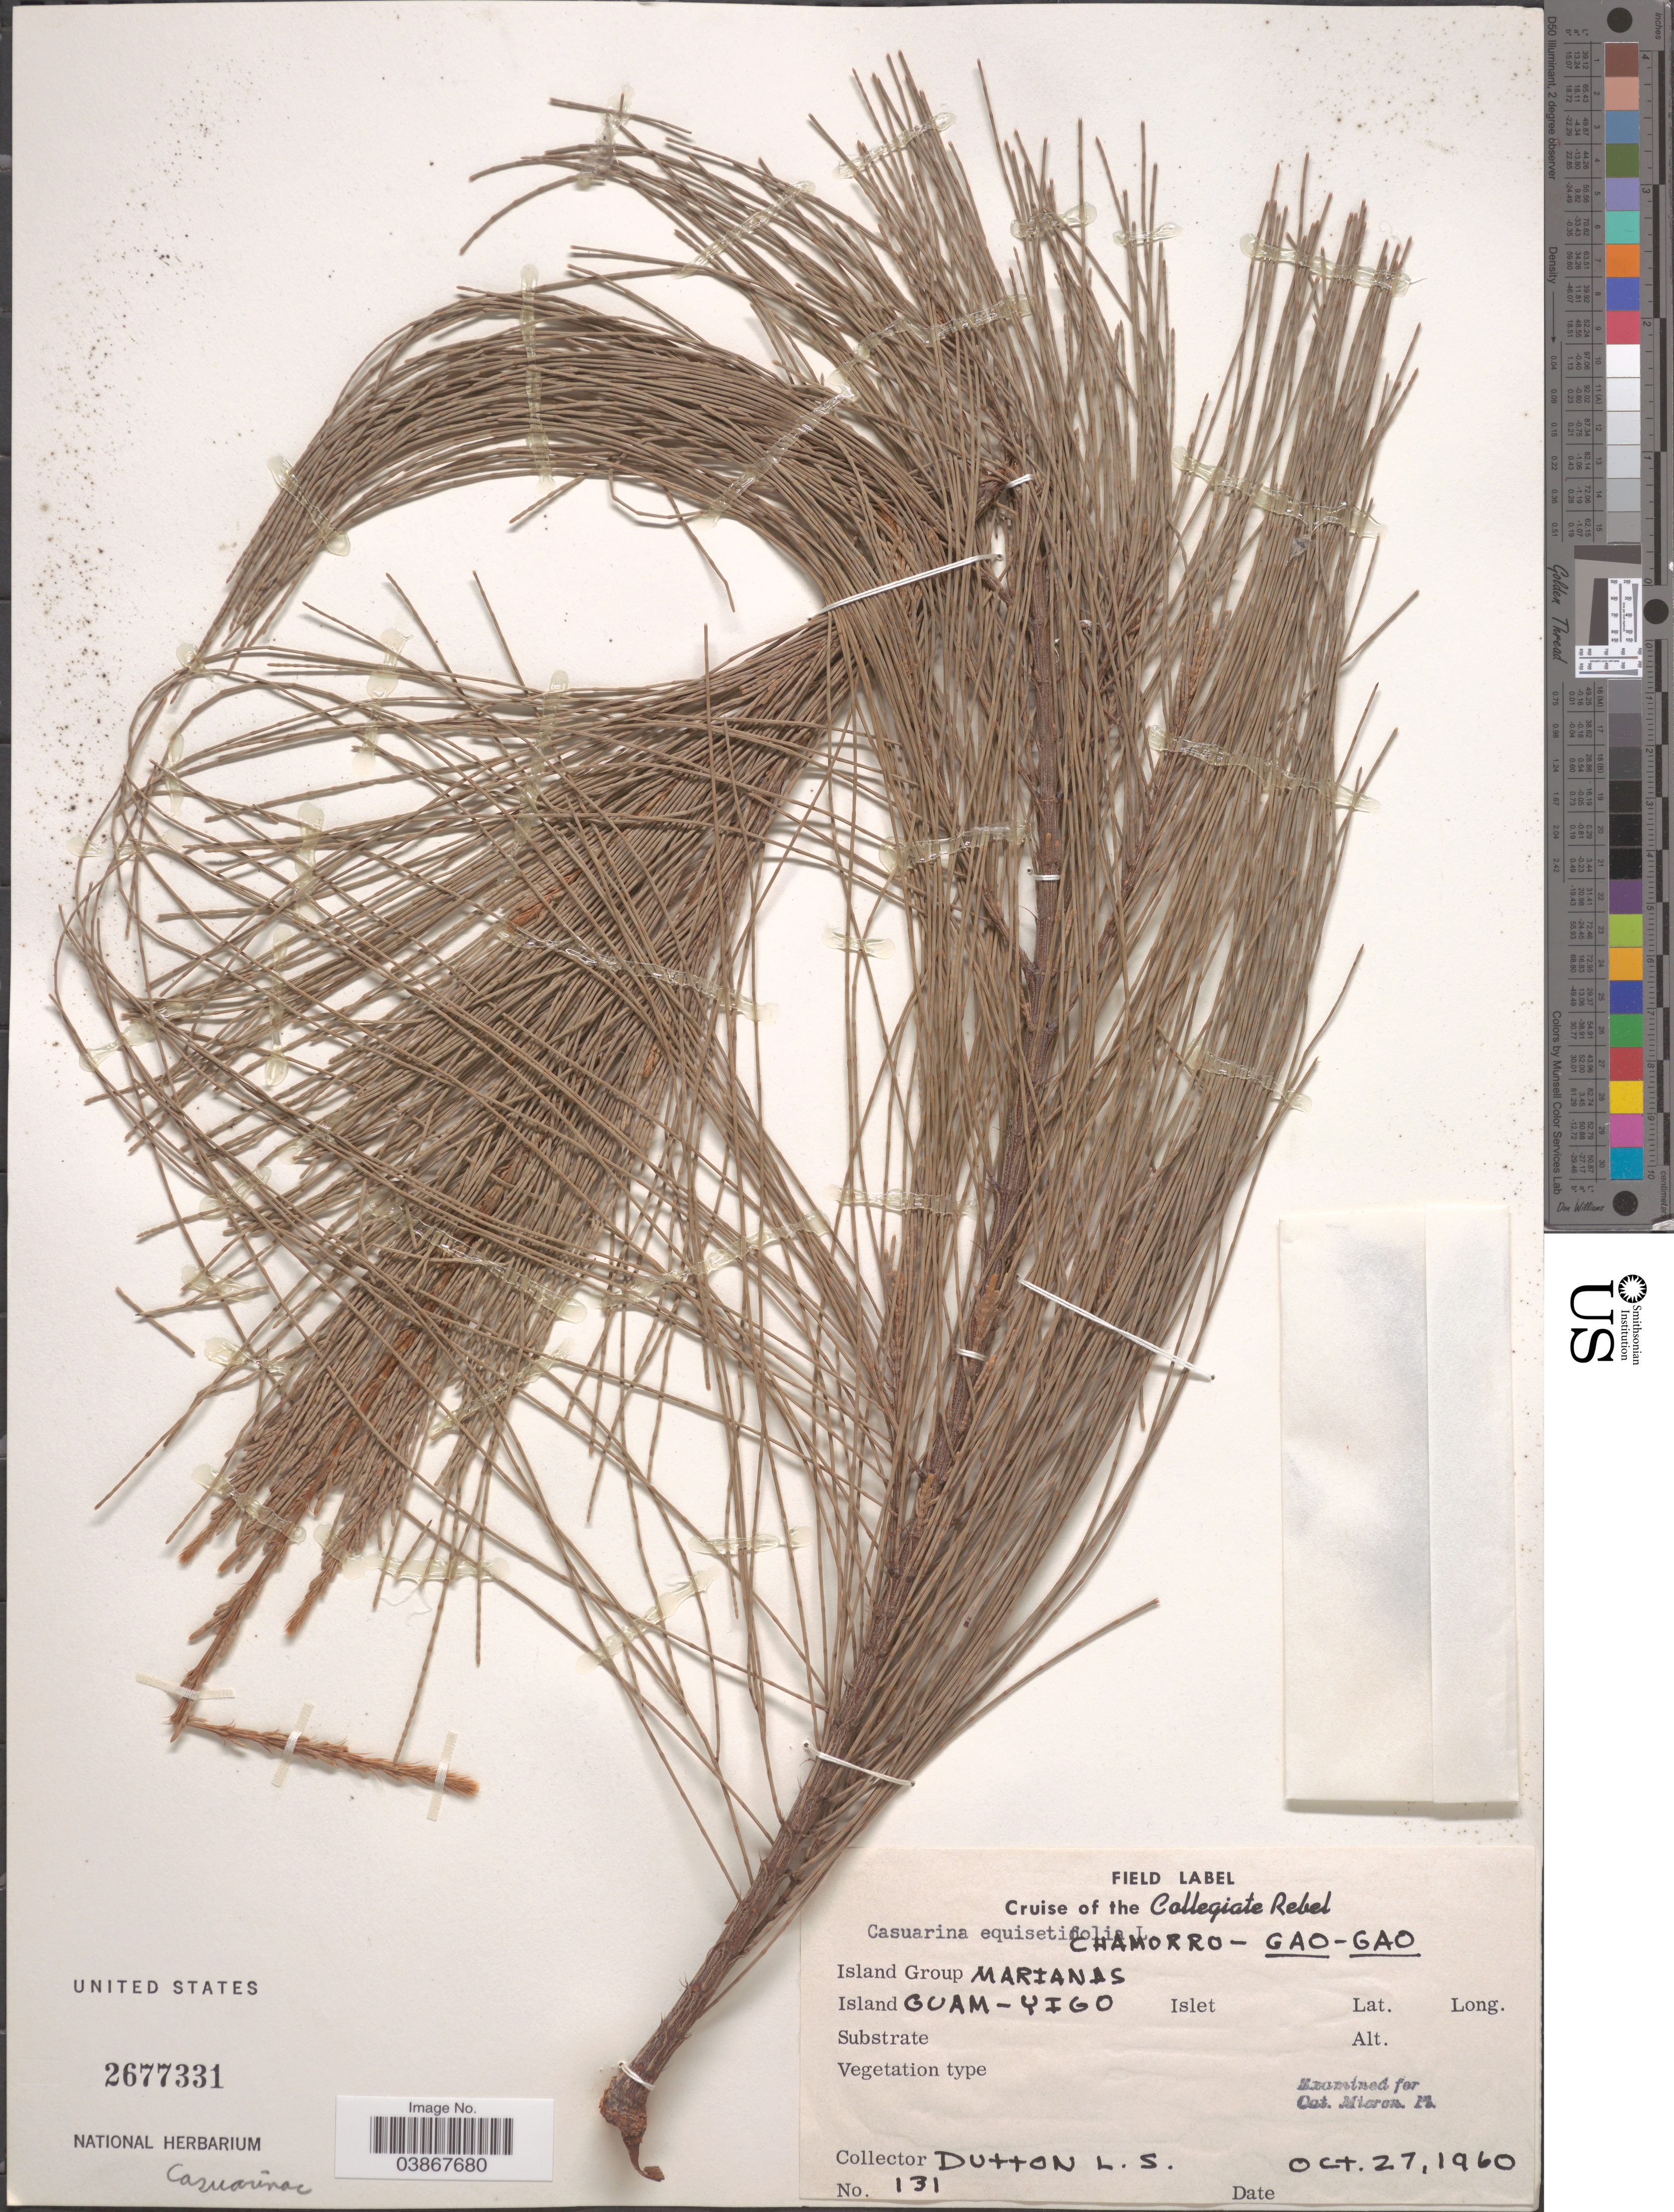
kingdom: Plantae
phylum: Tracheophyta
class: Magnoliopsida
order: Fagales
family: Casuarinaceae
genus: Casuarina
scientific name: Casuarina equisetifolia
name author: L.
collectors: L. Dutton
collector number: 131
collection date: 1960-10-27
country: Guam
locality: Chamorro - Gao-Gao. Island Group Marianas. Island Guam-Yigo Islet.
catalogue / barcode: US 2677331